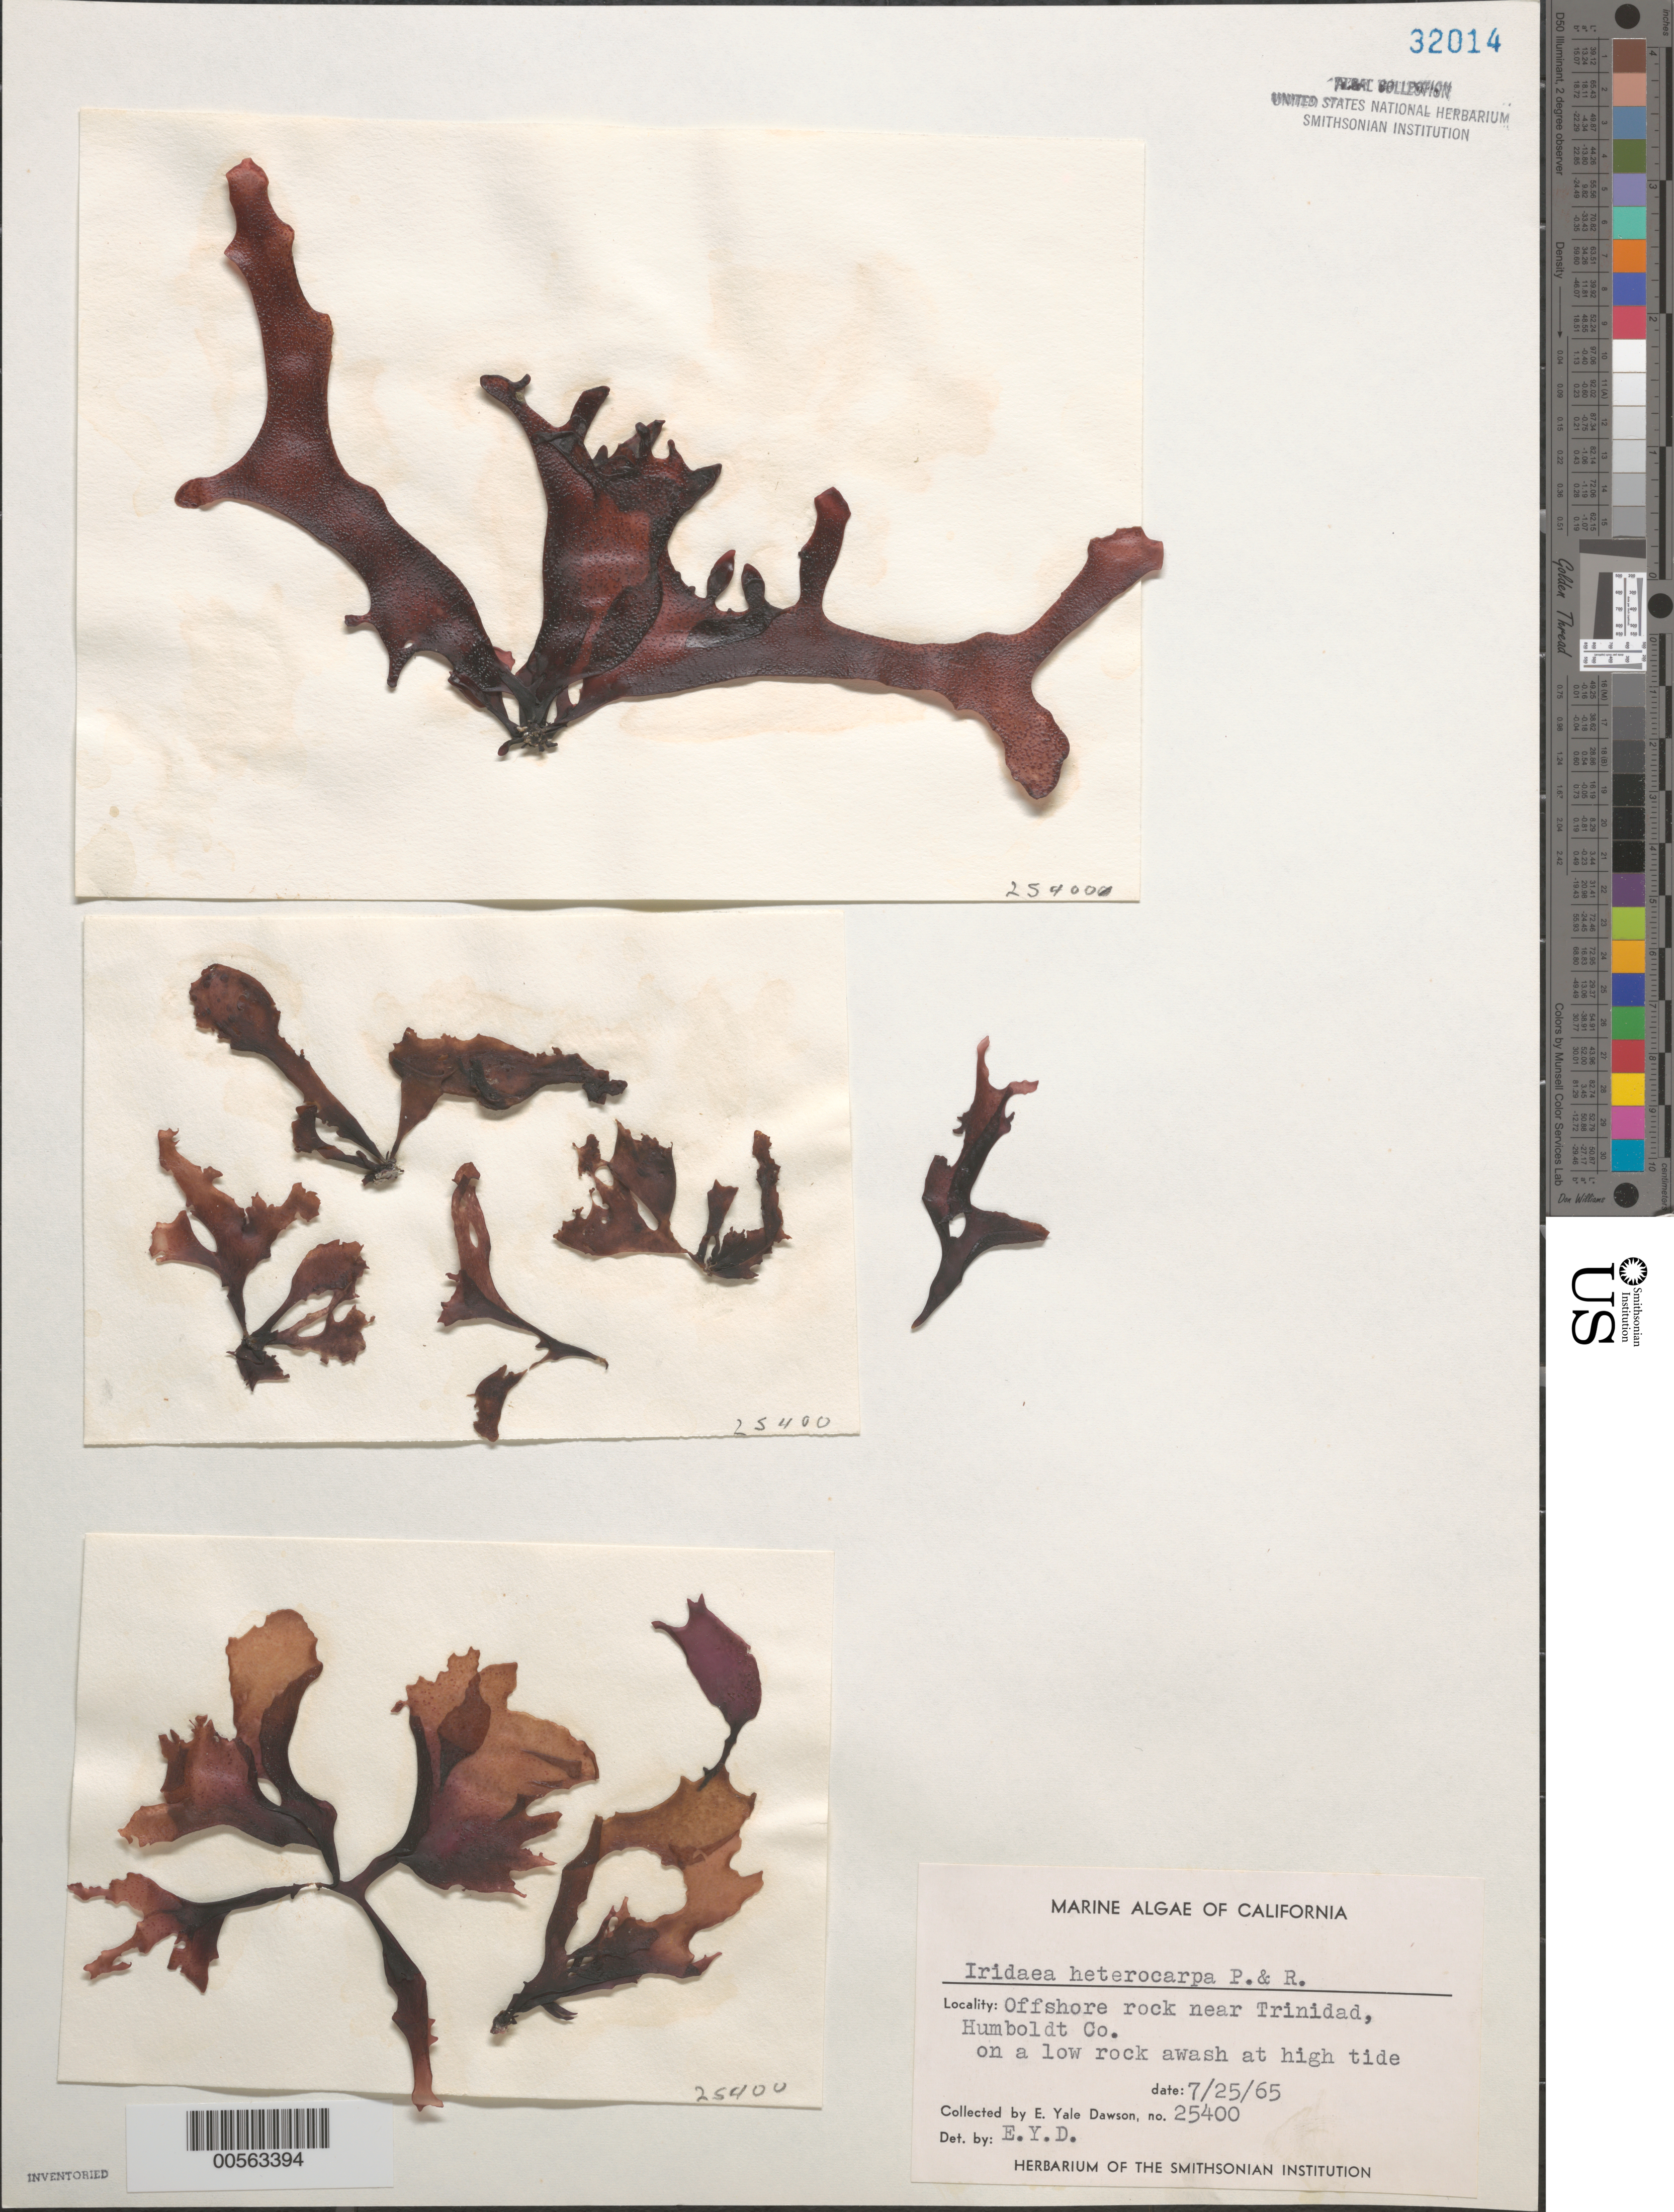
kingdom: Plantae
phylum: Rhodophyta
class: Florideophyceae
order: Gigartinales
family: Gigartinaceae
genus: Chondrus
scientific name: Chondrus crispus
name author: Stackh.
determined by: Algae name updating Project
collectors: E. Y. Dawson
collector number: EYD 25400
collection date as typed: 25 Jul 1965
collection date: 1965-07-25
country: United States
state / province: California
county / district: Humboldt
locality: Near Trinidad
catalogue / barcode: US 32014